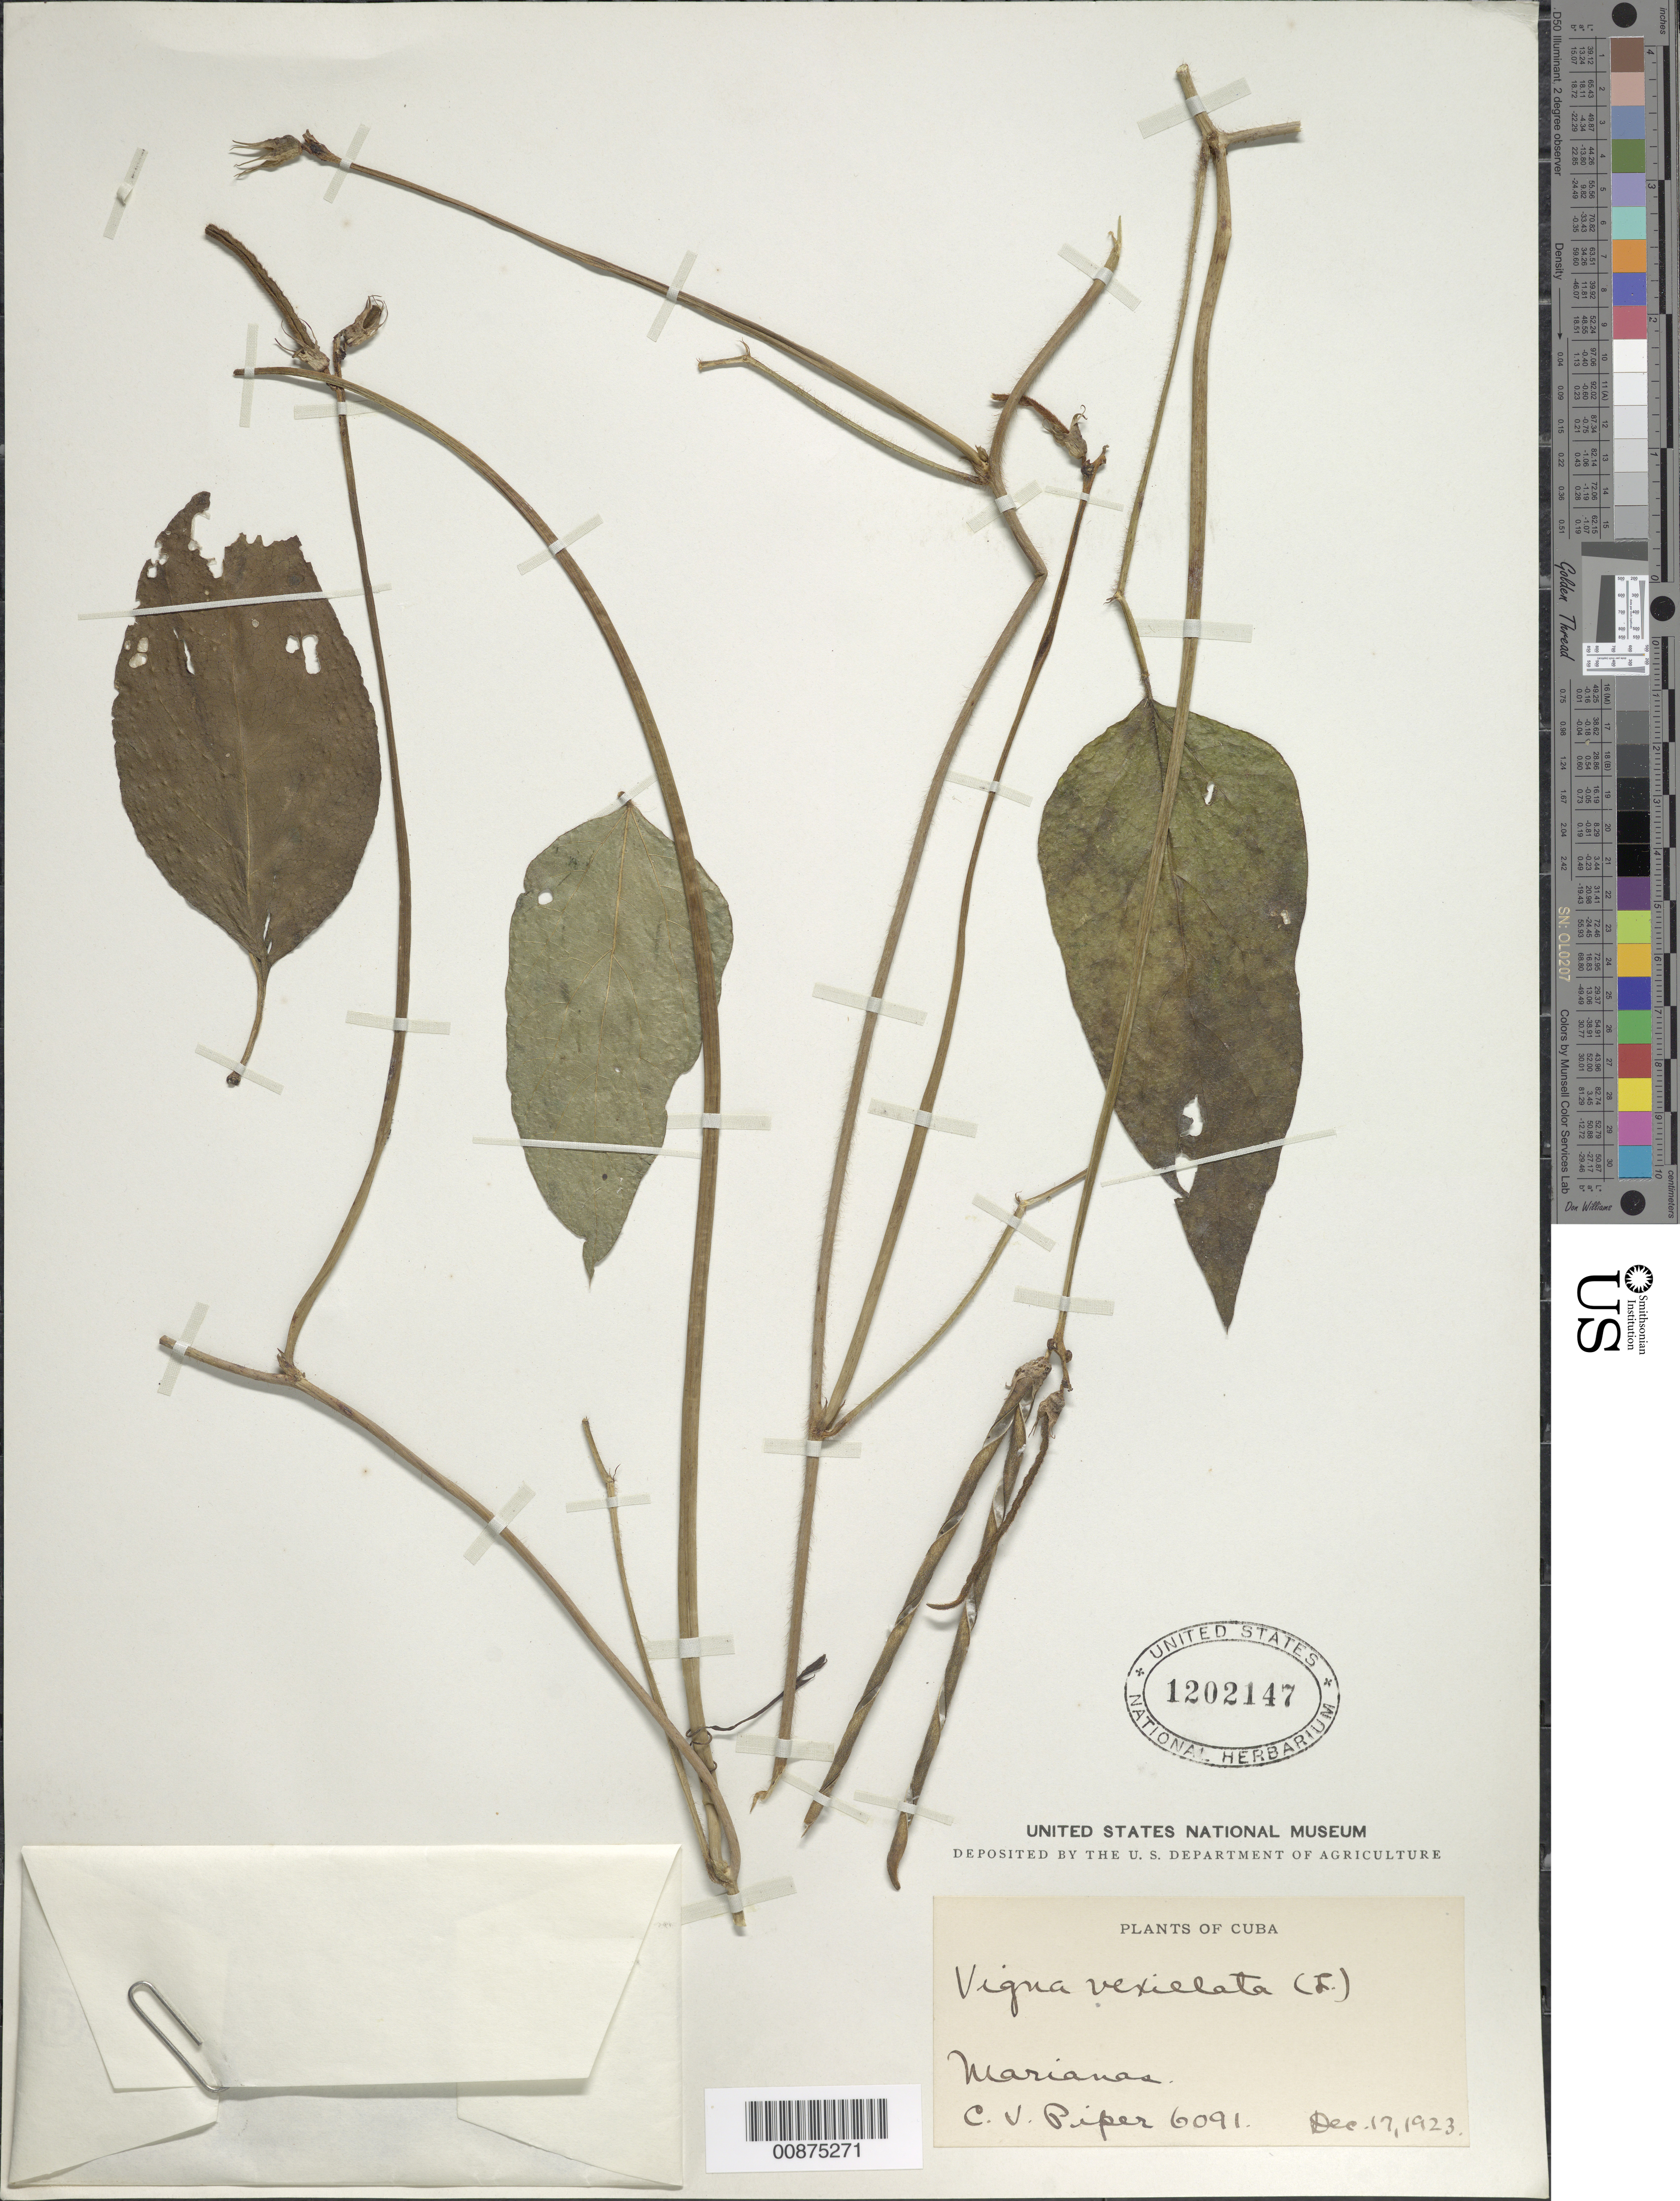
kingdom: Plantae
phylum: Tracheophyta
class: Magnoliopsida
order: Fabales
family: Fabaceae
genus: Vigna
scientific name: Vigna vexillata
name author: (L.) A. Rich.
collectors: C. V. Piper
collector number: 6091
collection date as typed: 17 Dec 1923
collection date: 1923-12-17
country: Cuba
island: Cuba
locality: Marianas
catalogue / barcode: US 1202147